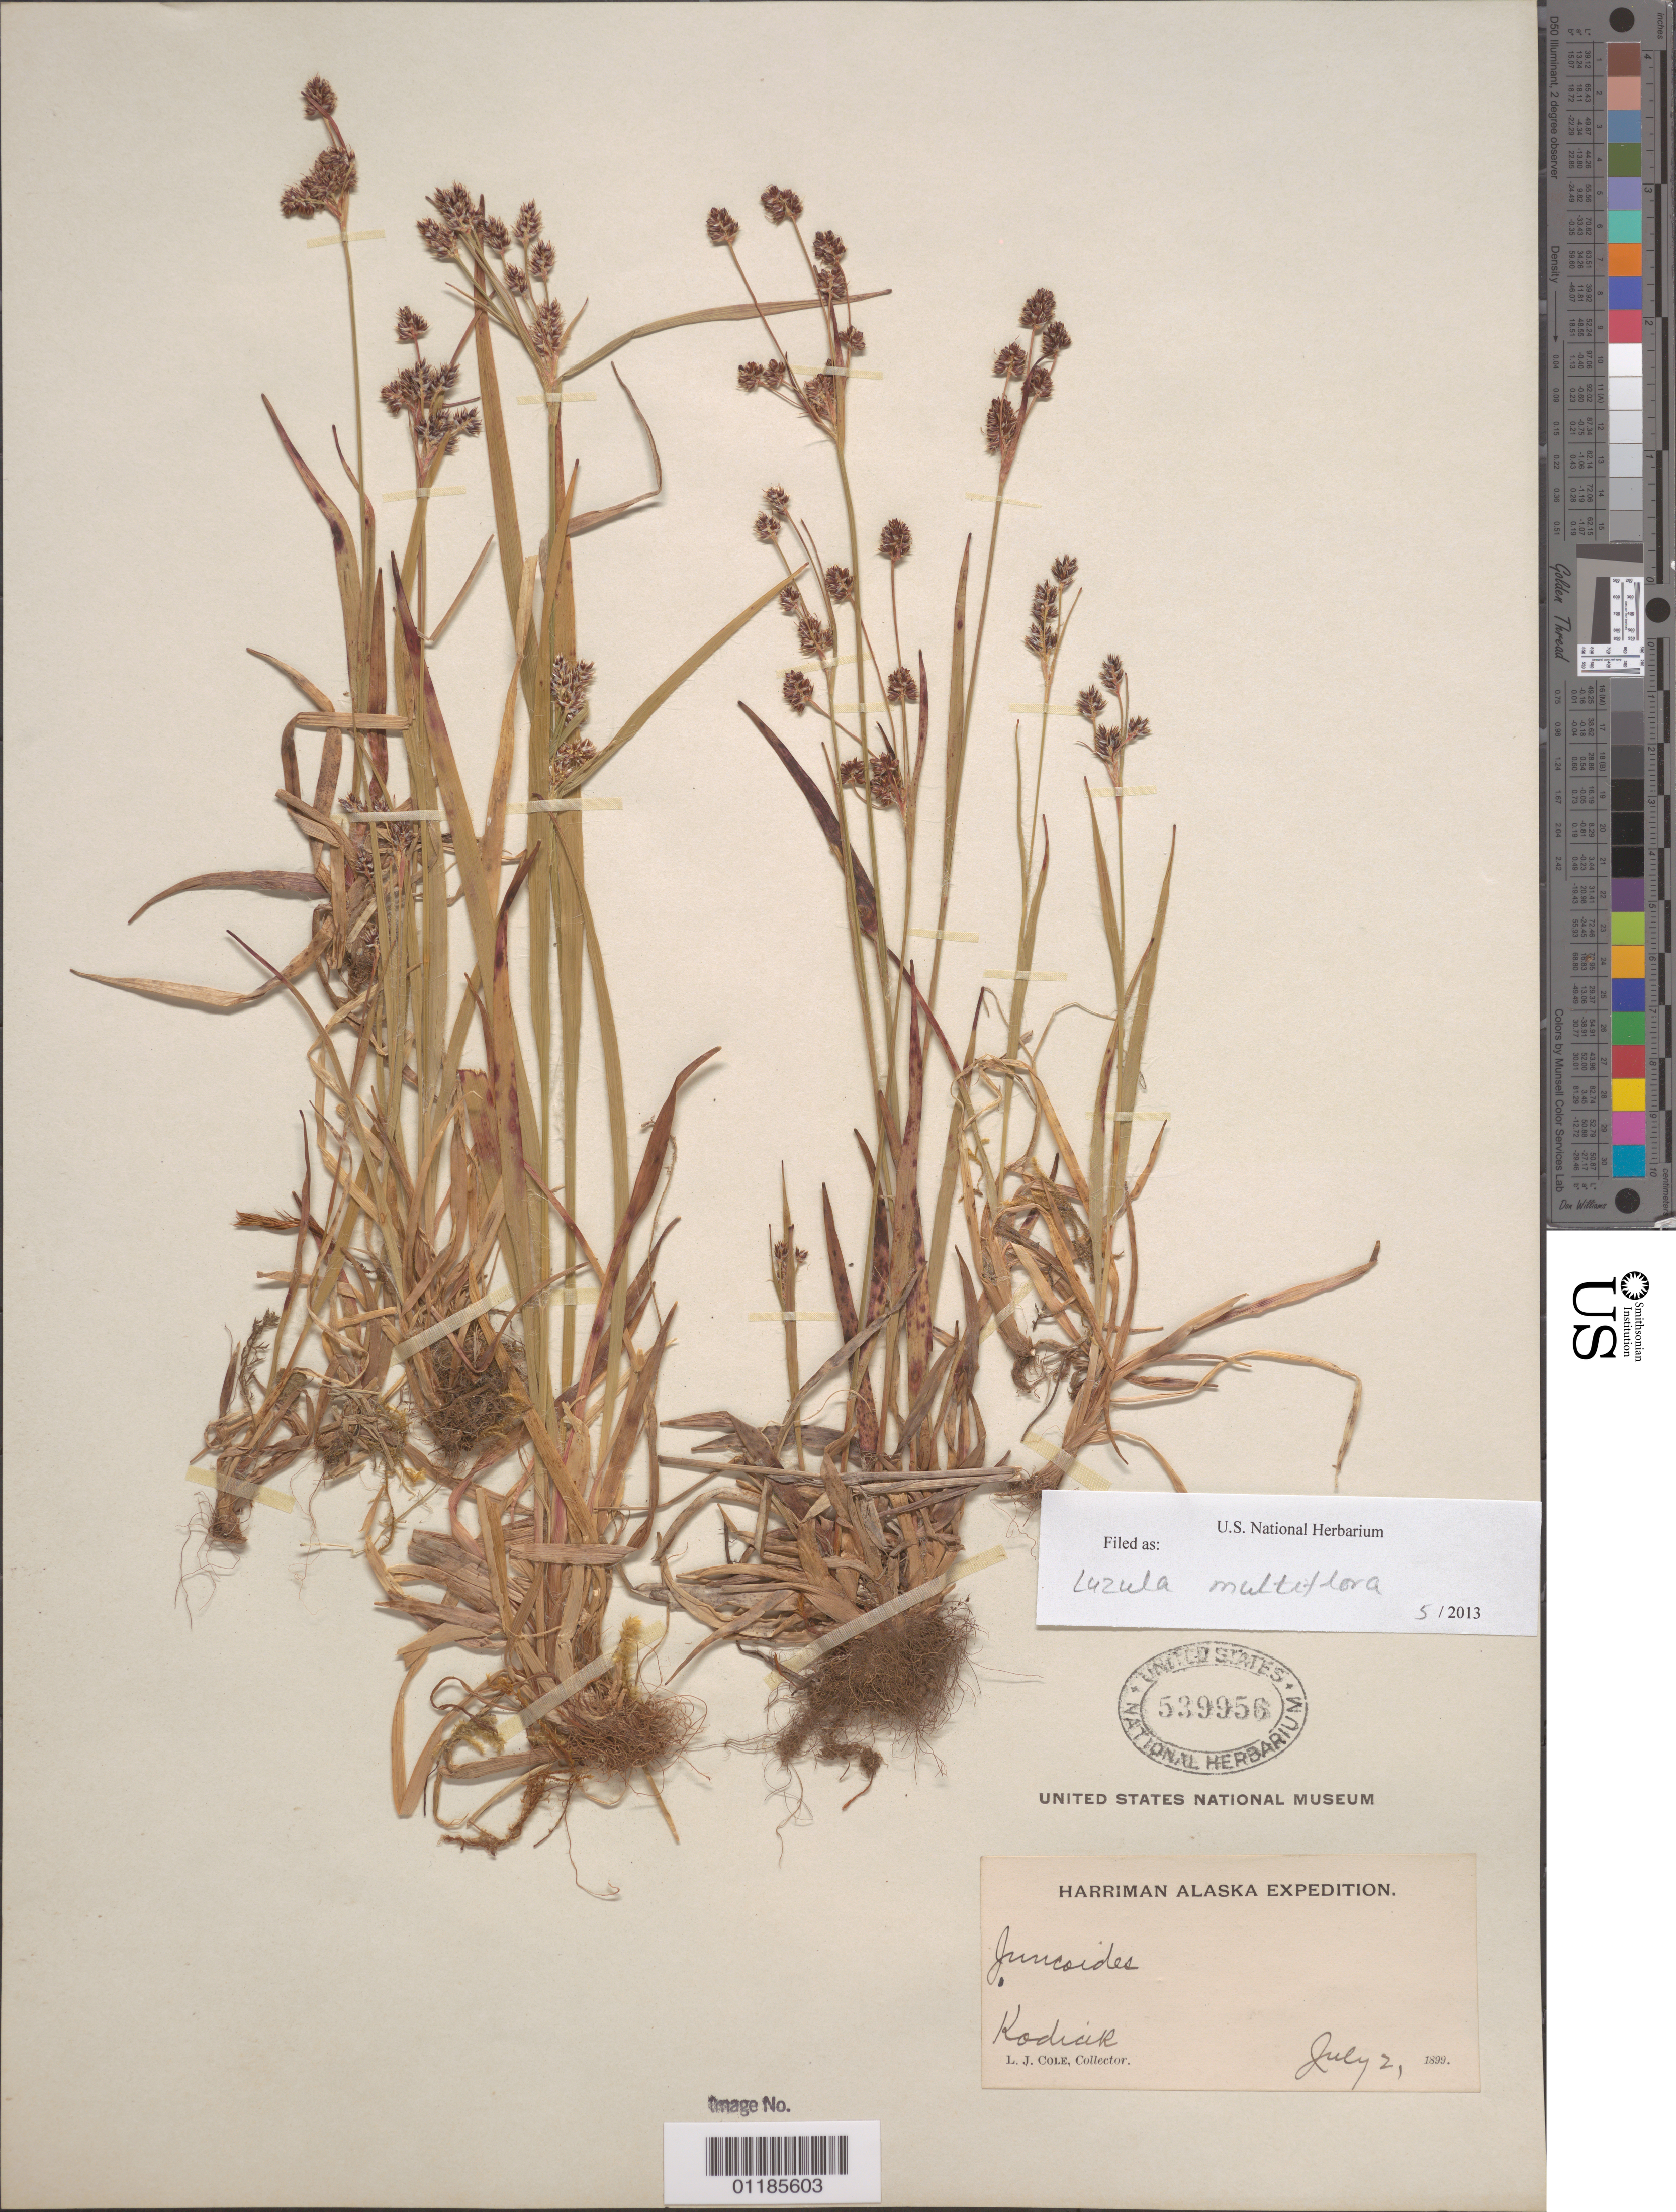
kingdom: Plantae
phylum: Tracheophyta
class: Liliopsida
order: Poales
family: Juncaceae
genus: Luzula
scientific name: Luzula multiflora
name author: (Ehrh.) Lej.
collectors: L. Cole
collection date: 1899-07-02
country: United States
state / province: Alaska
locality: Kadiak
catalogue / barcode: US 539956